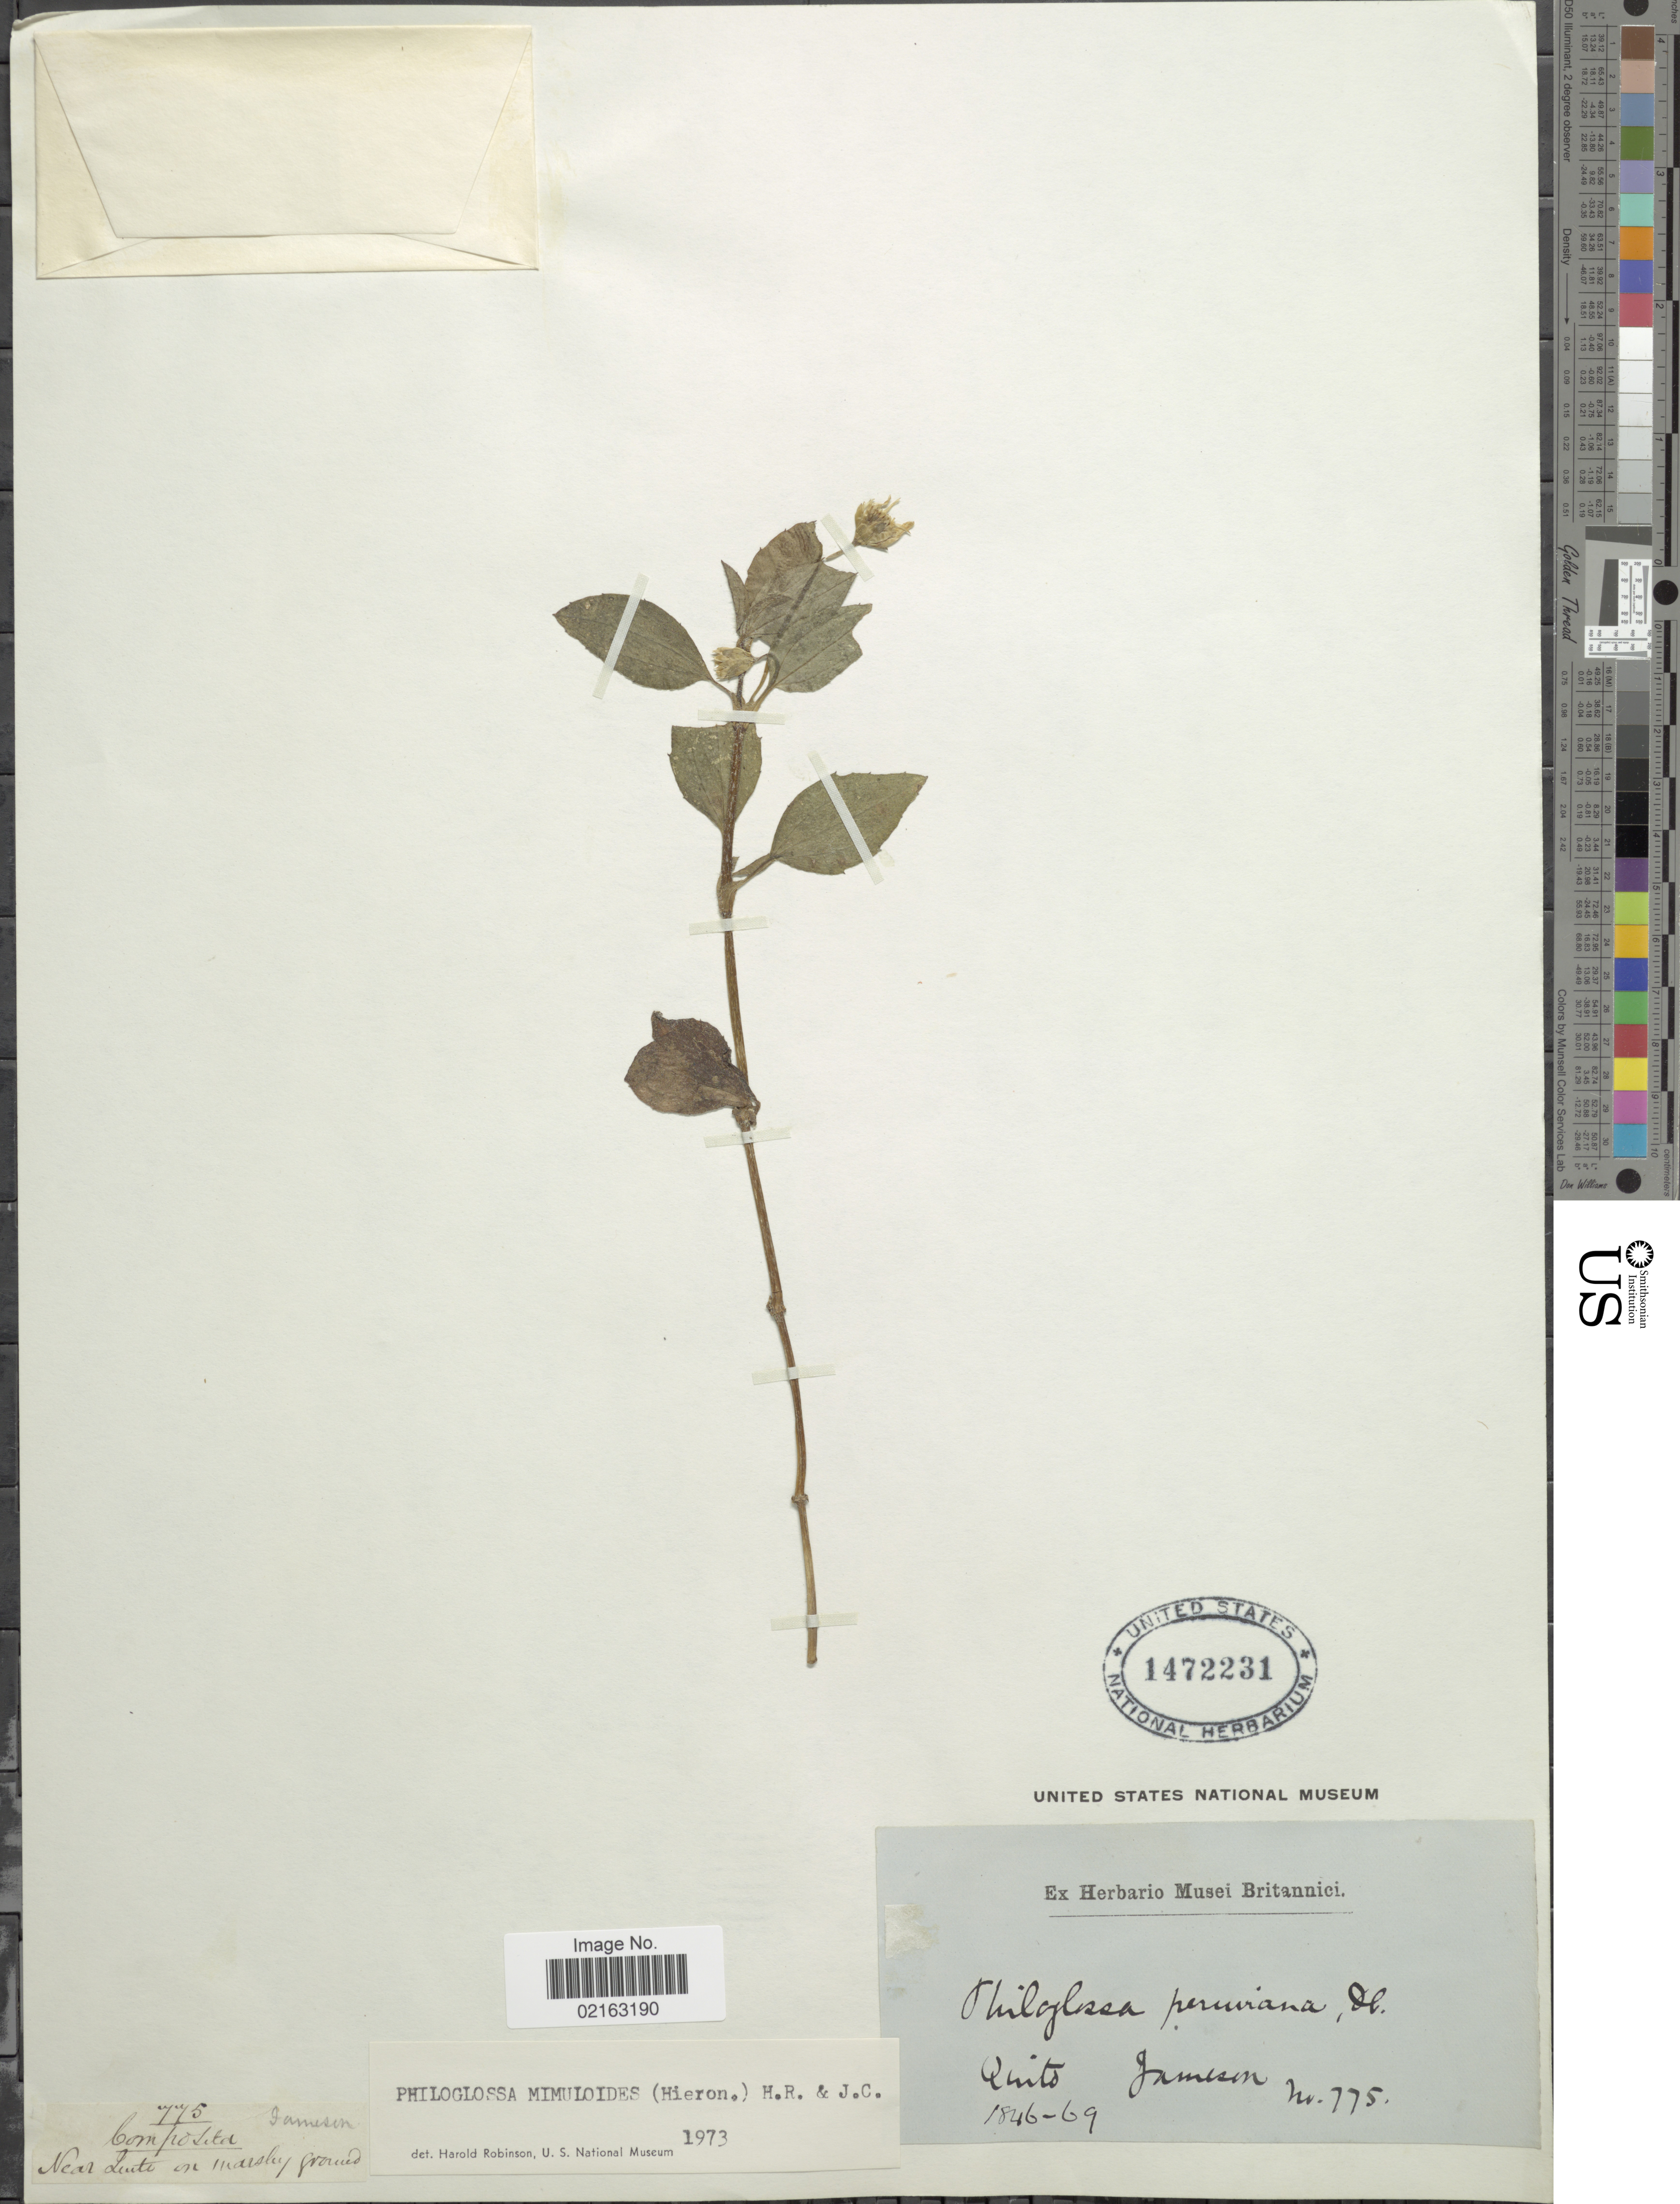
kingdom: Plantae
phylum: Tracheophyta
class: Magnoliopsida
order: Asterales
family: Asteraceae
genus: Philoglossa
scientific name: Philoglossa mimuloides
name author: (Hieron.) H. Rob. & Brettell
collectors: -- Jameson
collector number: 775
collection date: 1846/1869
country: Ecuador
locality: Quito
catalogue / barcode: US 1472231